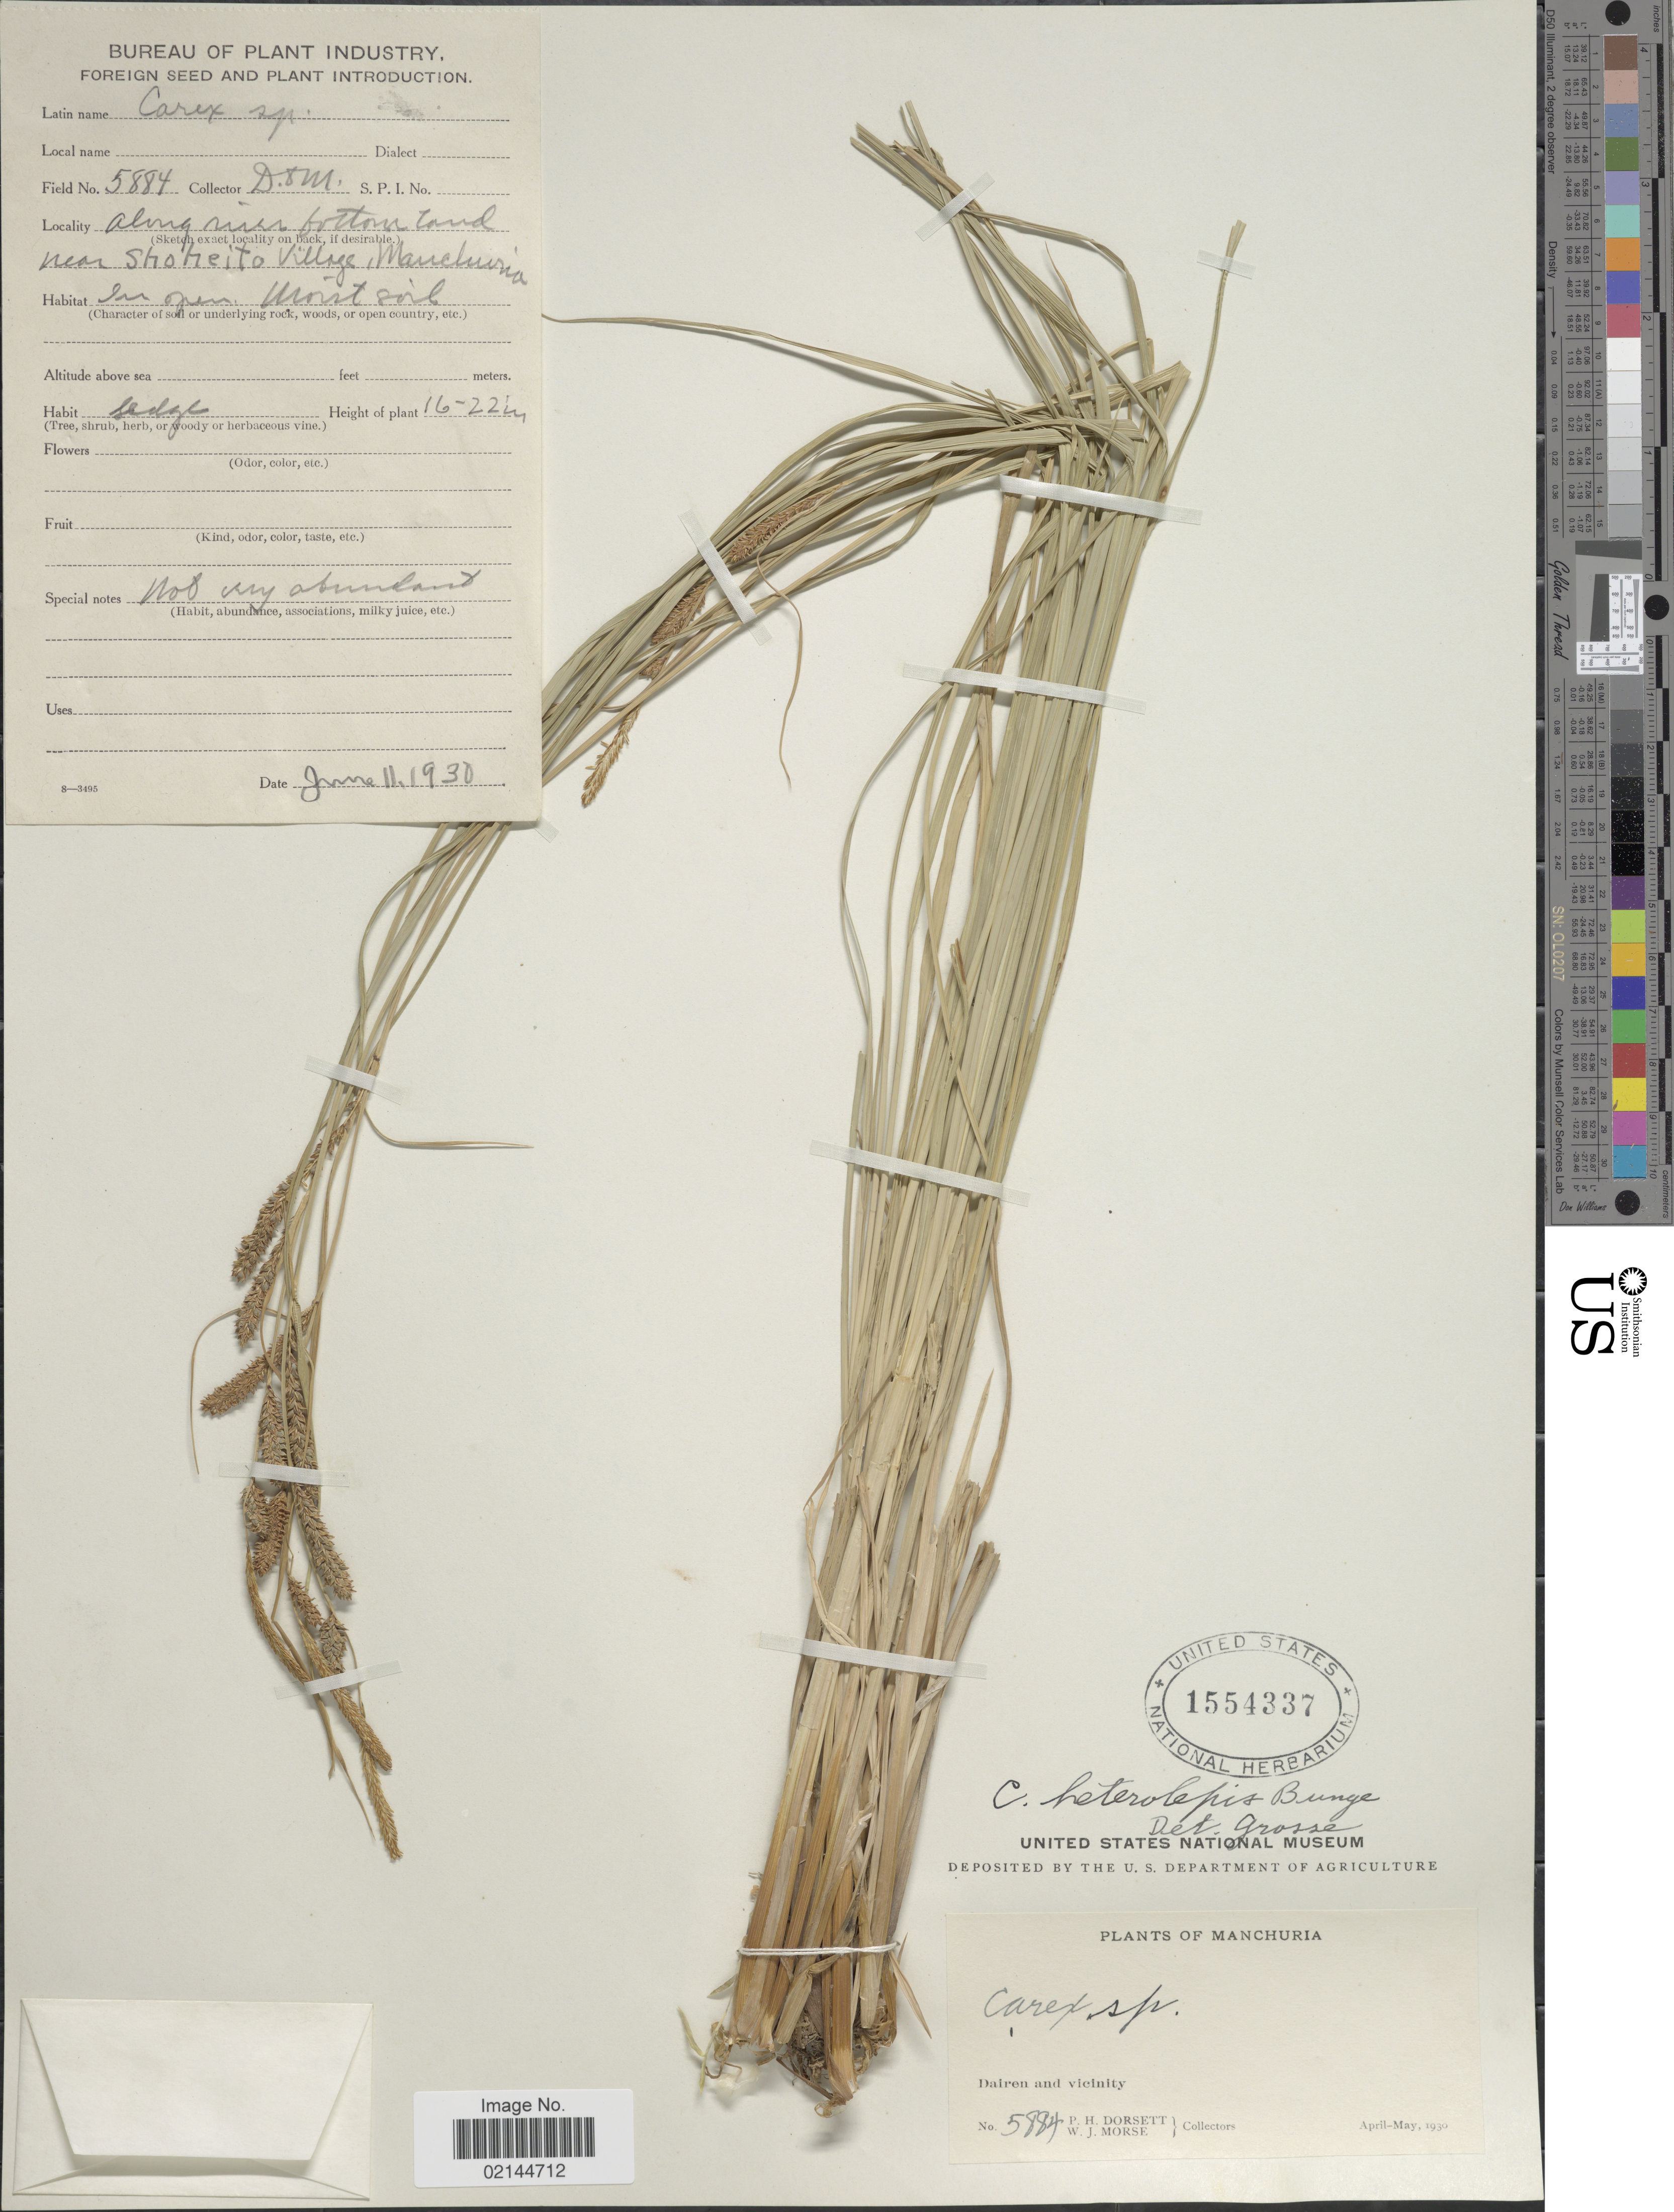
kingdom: Plantae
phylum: Tracheophyta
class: Liliopsida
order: Poales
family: Cyperaceae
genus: Carex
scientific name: Carex heterolepis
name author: Bunge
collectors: P. H. Dorsett & W. J. Morse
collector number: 5884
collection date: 1930-06-11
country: China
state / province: Liaoning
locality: Along river foltom rand near Shoheito Village, Manchuiria. [interpreted] Manchuria, Dairen and vicinity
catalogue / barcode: US 1554337